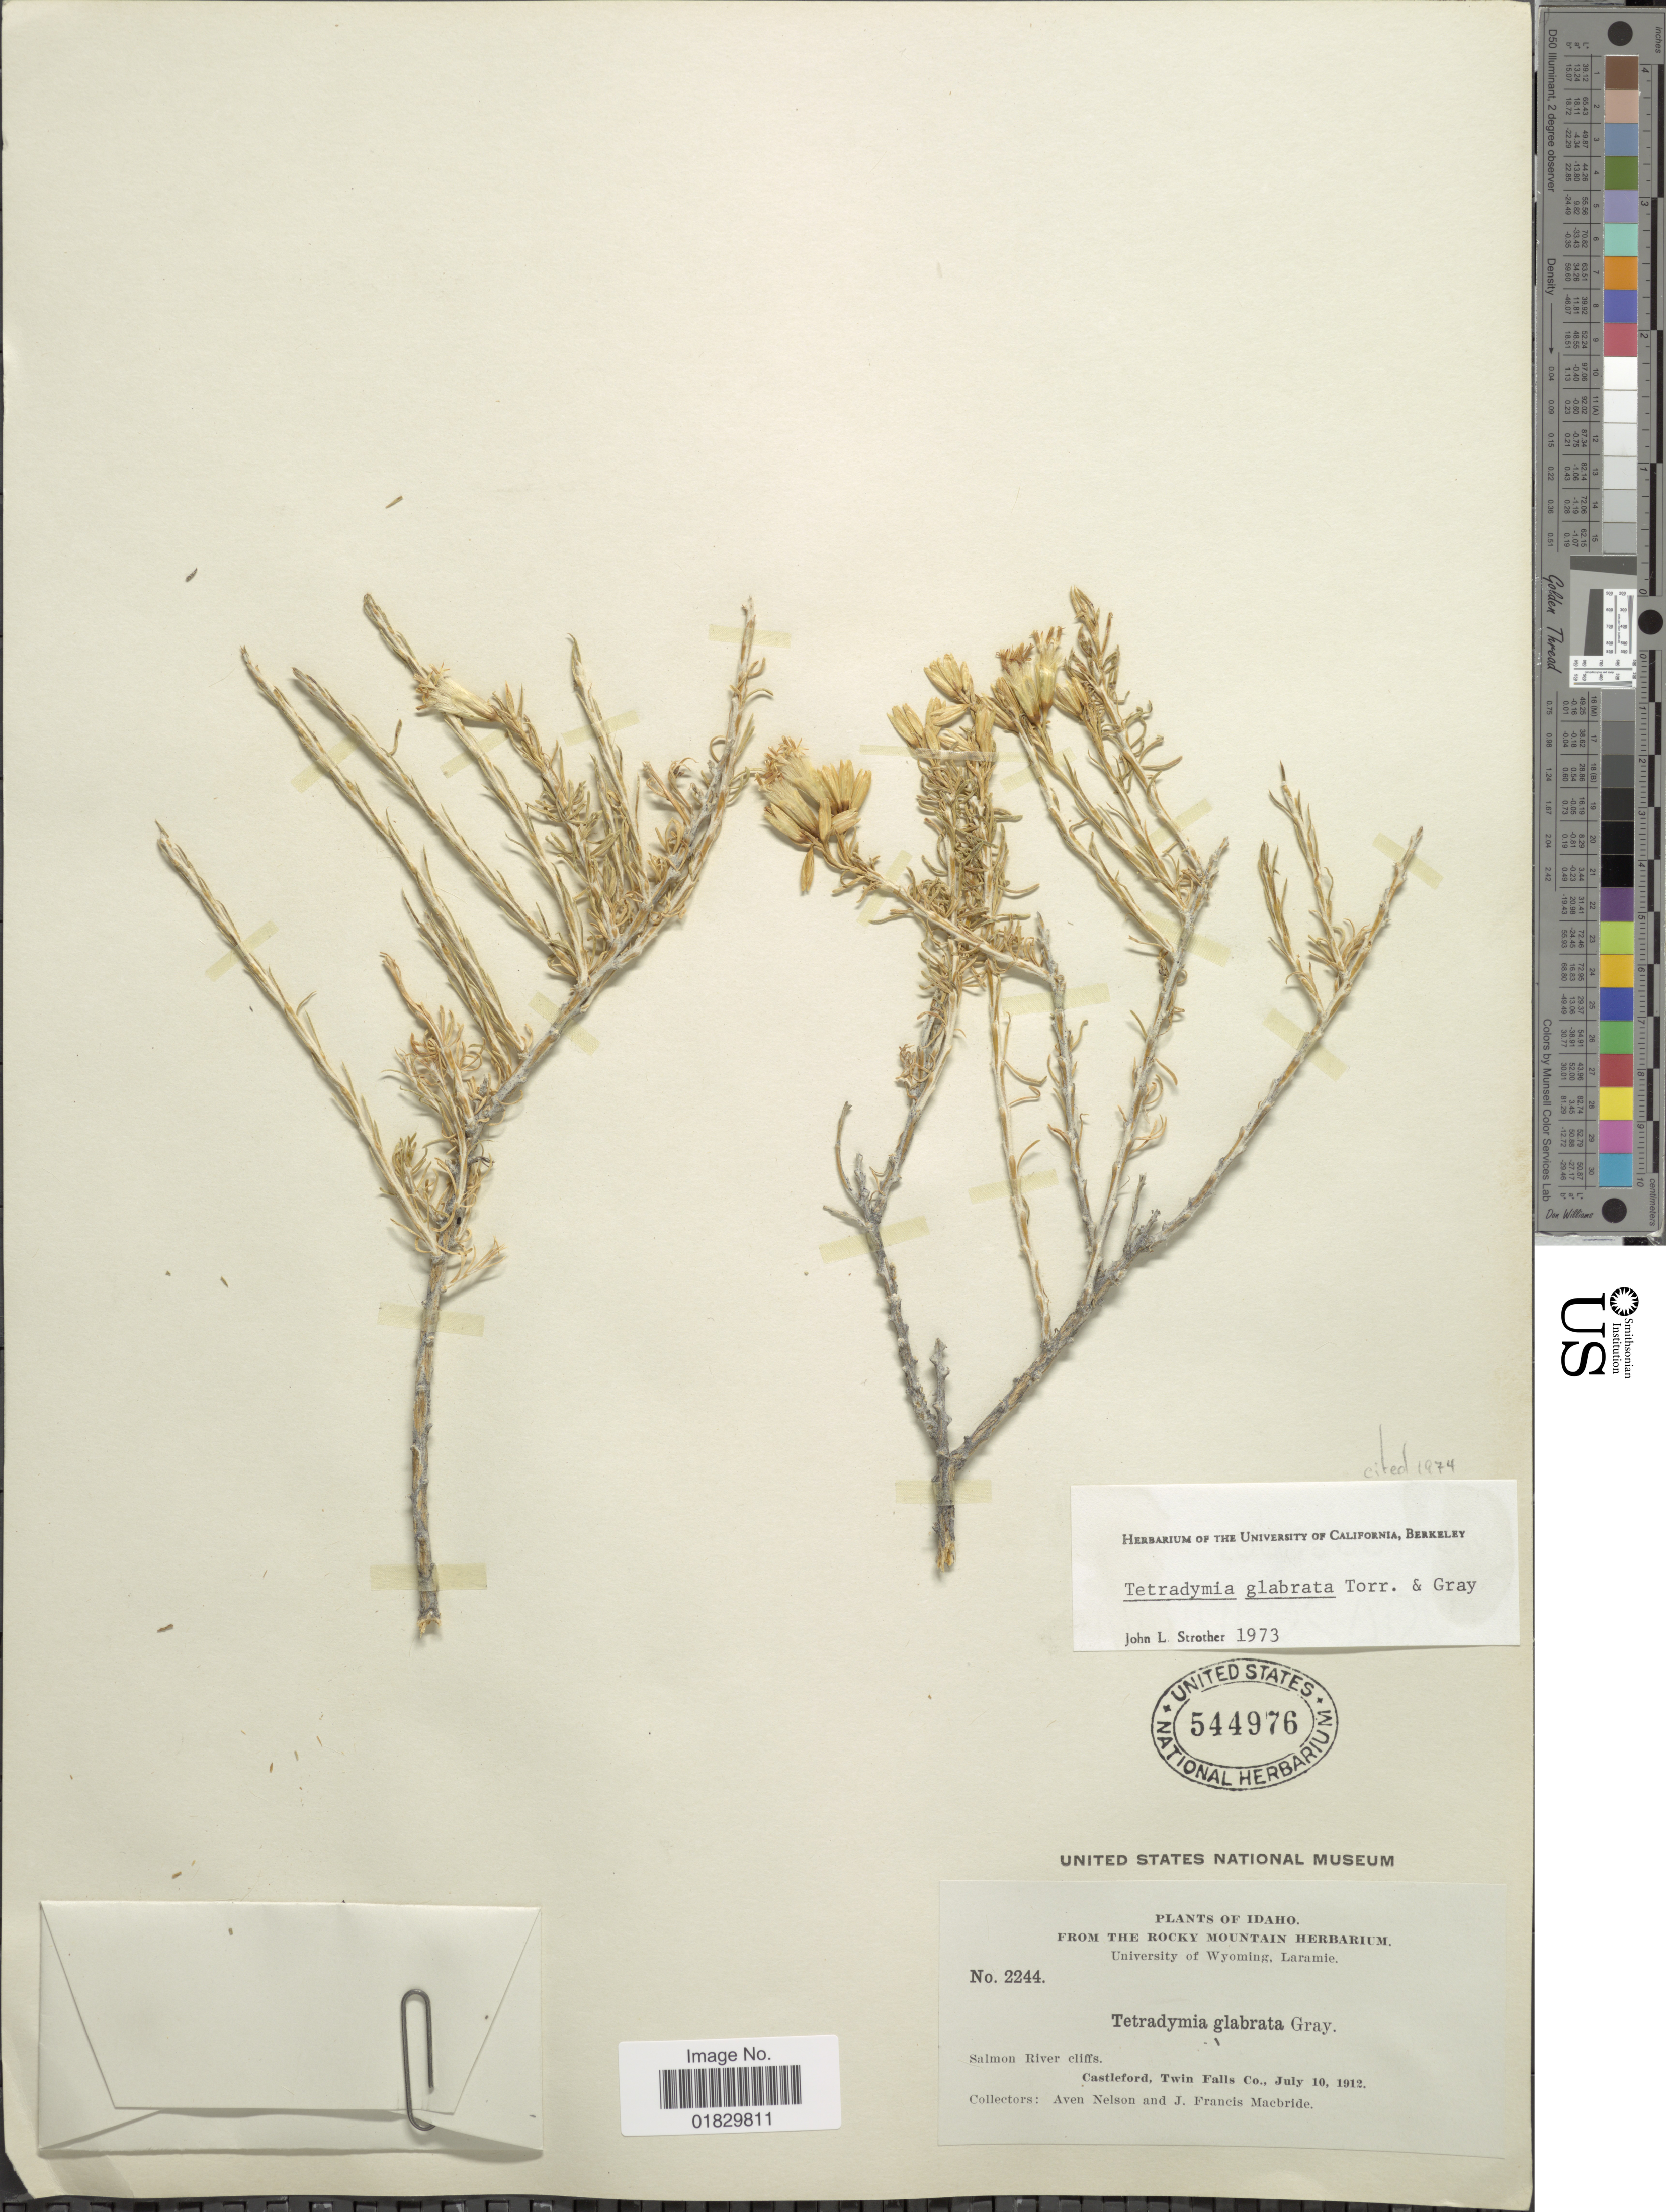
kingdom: Plantae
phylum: Tracheophyta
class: Magnoliopsida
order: Asterales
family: Asteraceae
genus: Tetradymia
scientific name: Tetradymia glabrata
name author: Torr. & A. Gray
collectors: A. Nelson & J. F. Macbride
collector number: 2244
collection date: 1912-07-10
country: United States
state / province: Idaho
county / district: Twin Falls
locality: Castleford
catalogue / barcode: US 544976